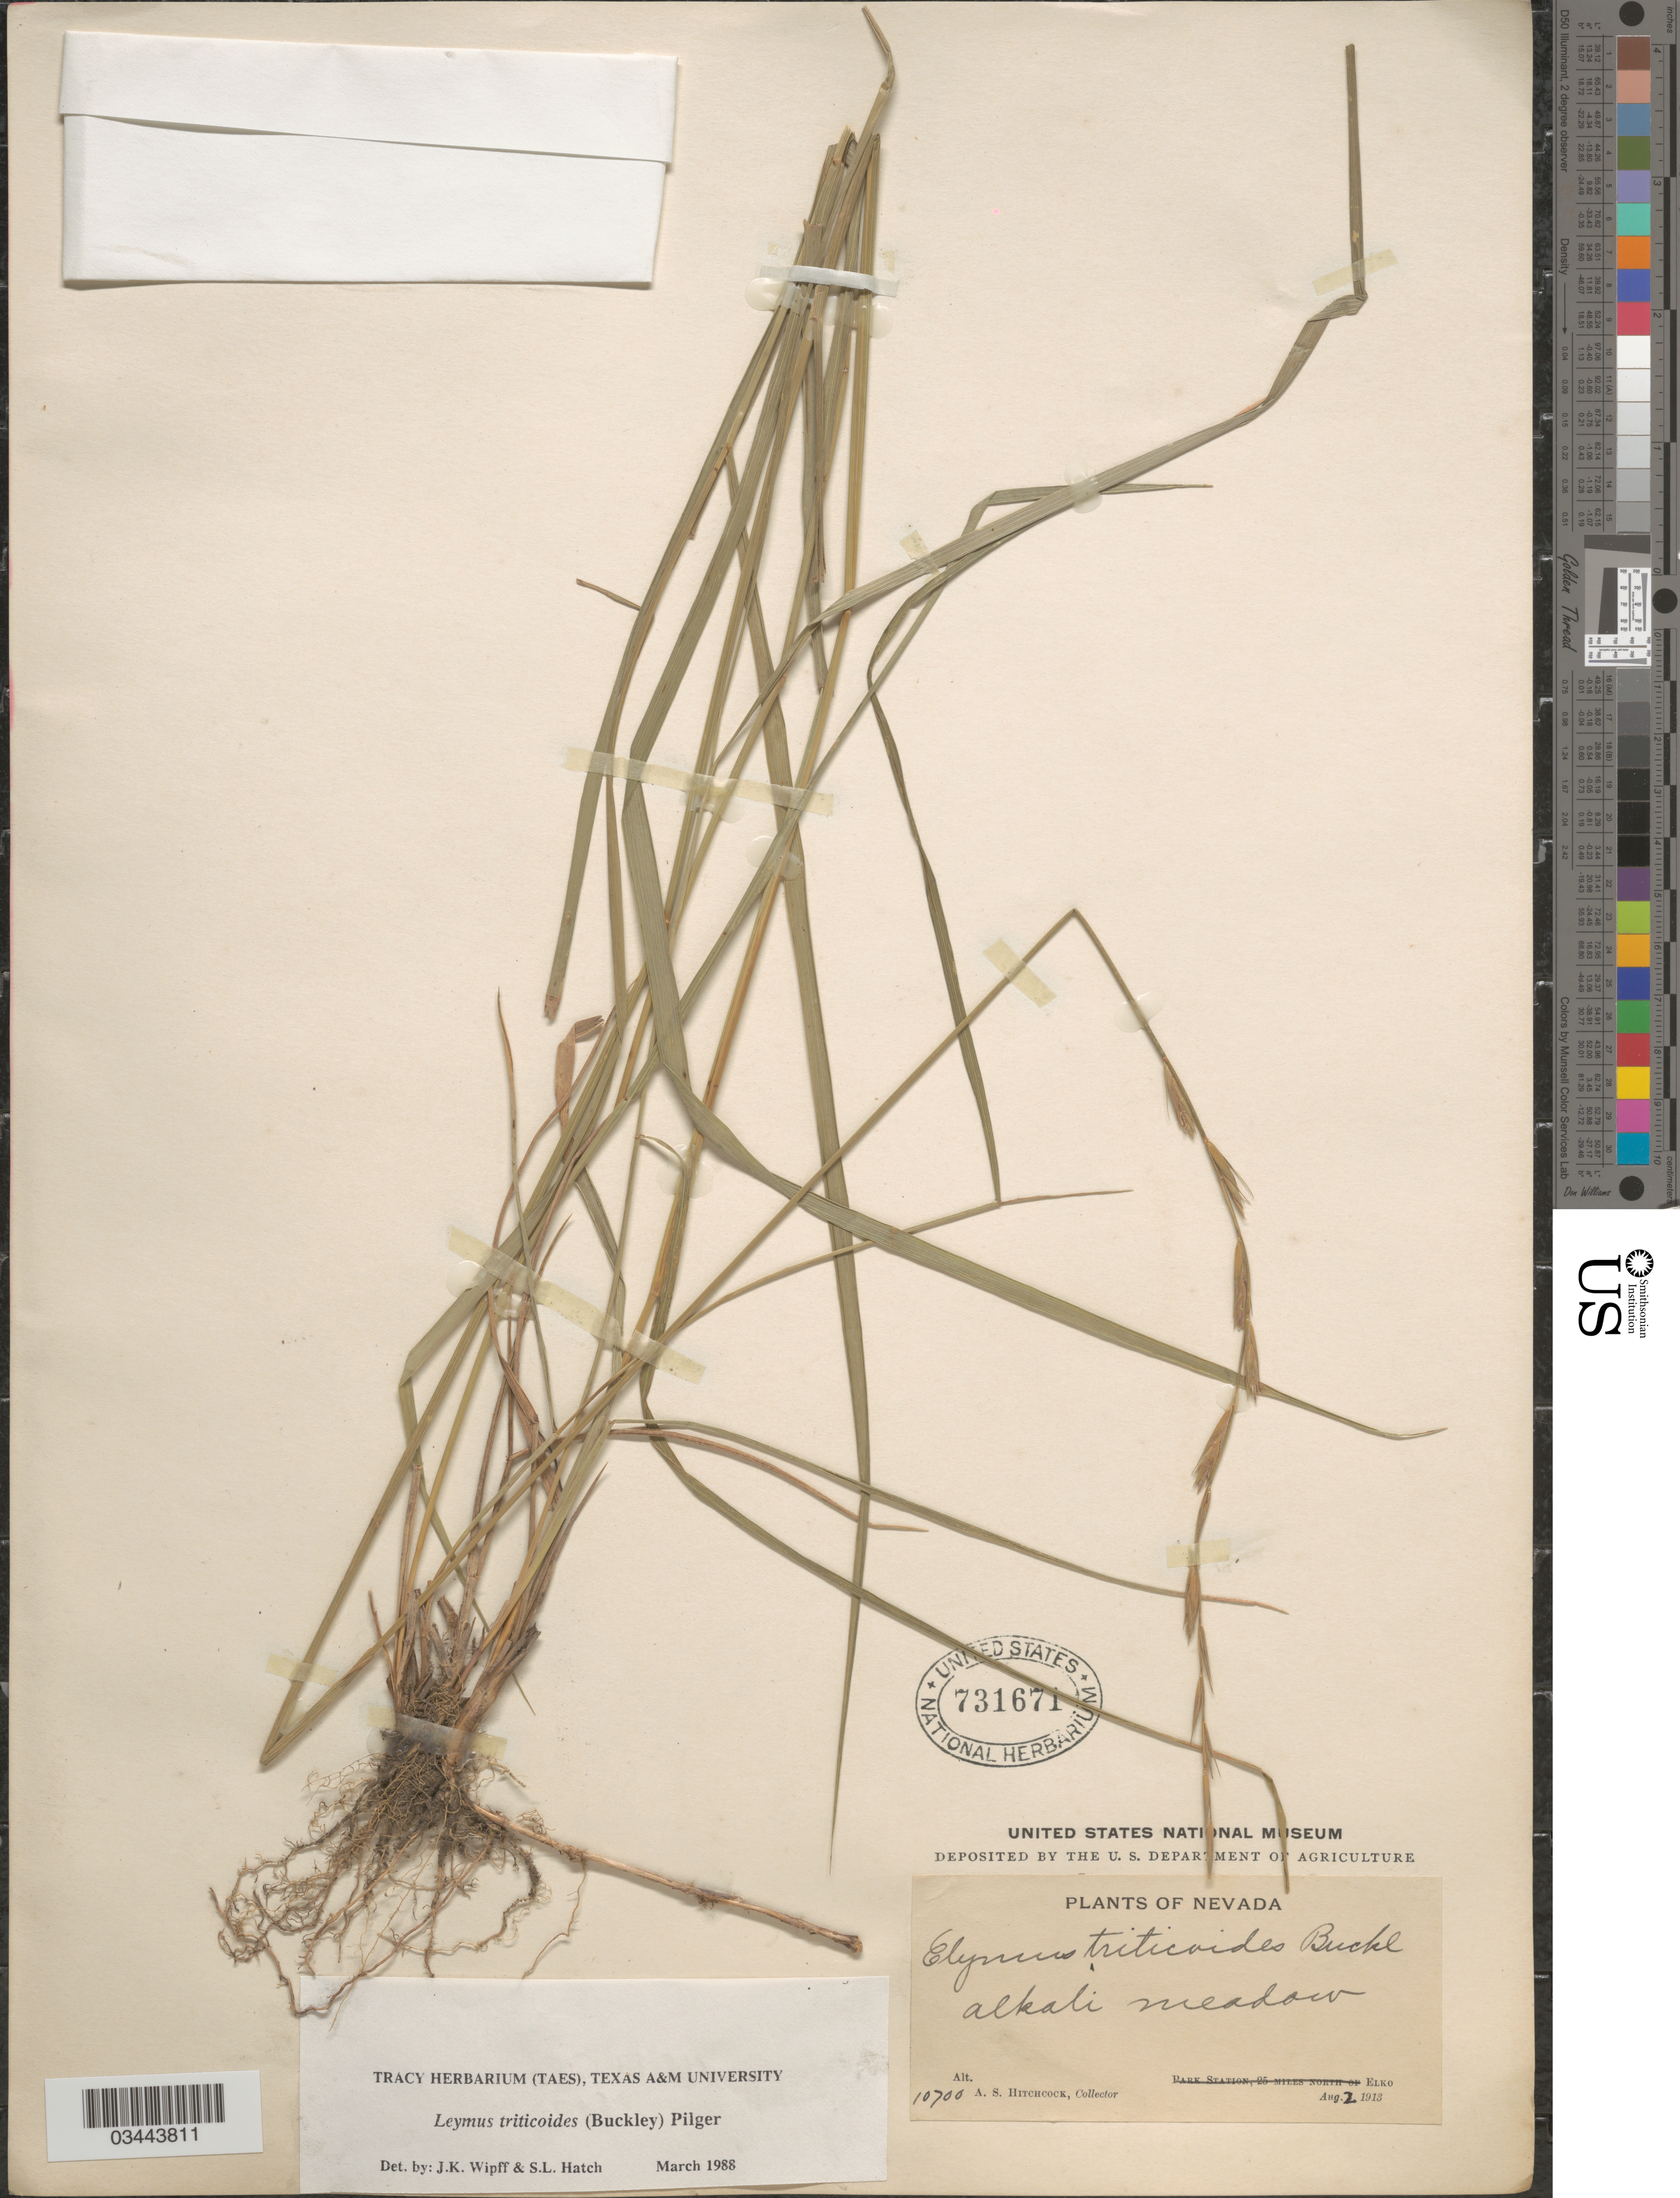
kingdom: Plantae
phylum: Tracheophyta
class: Liliopsida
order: Poales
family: Poaceae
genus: Leymus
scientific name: Leymus triticoides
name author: (Buckley) Pilg.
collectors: A. S. Hitchcock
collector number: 10700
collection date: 1913-08-02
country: United States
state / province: Nevada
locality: Alkali meadow. Elko.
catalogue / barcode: US 731671